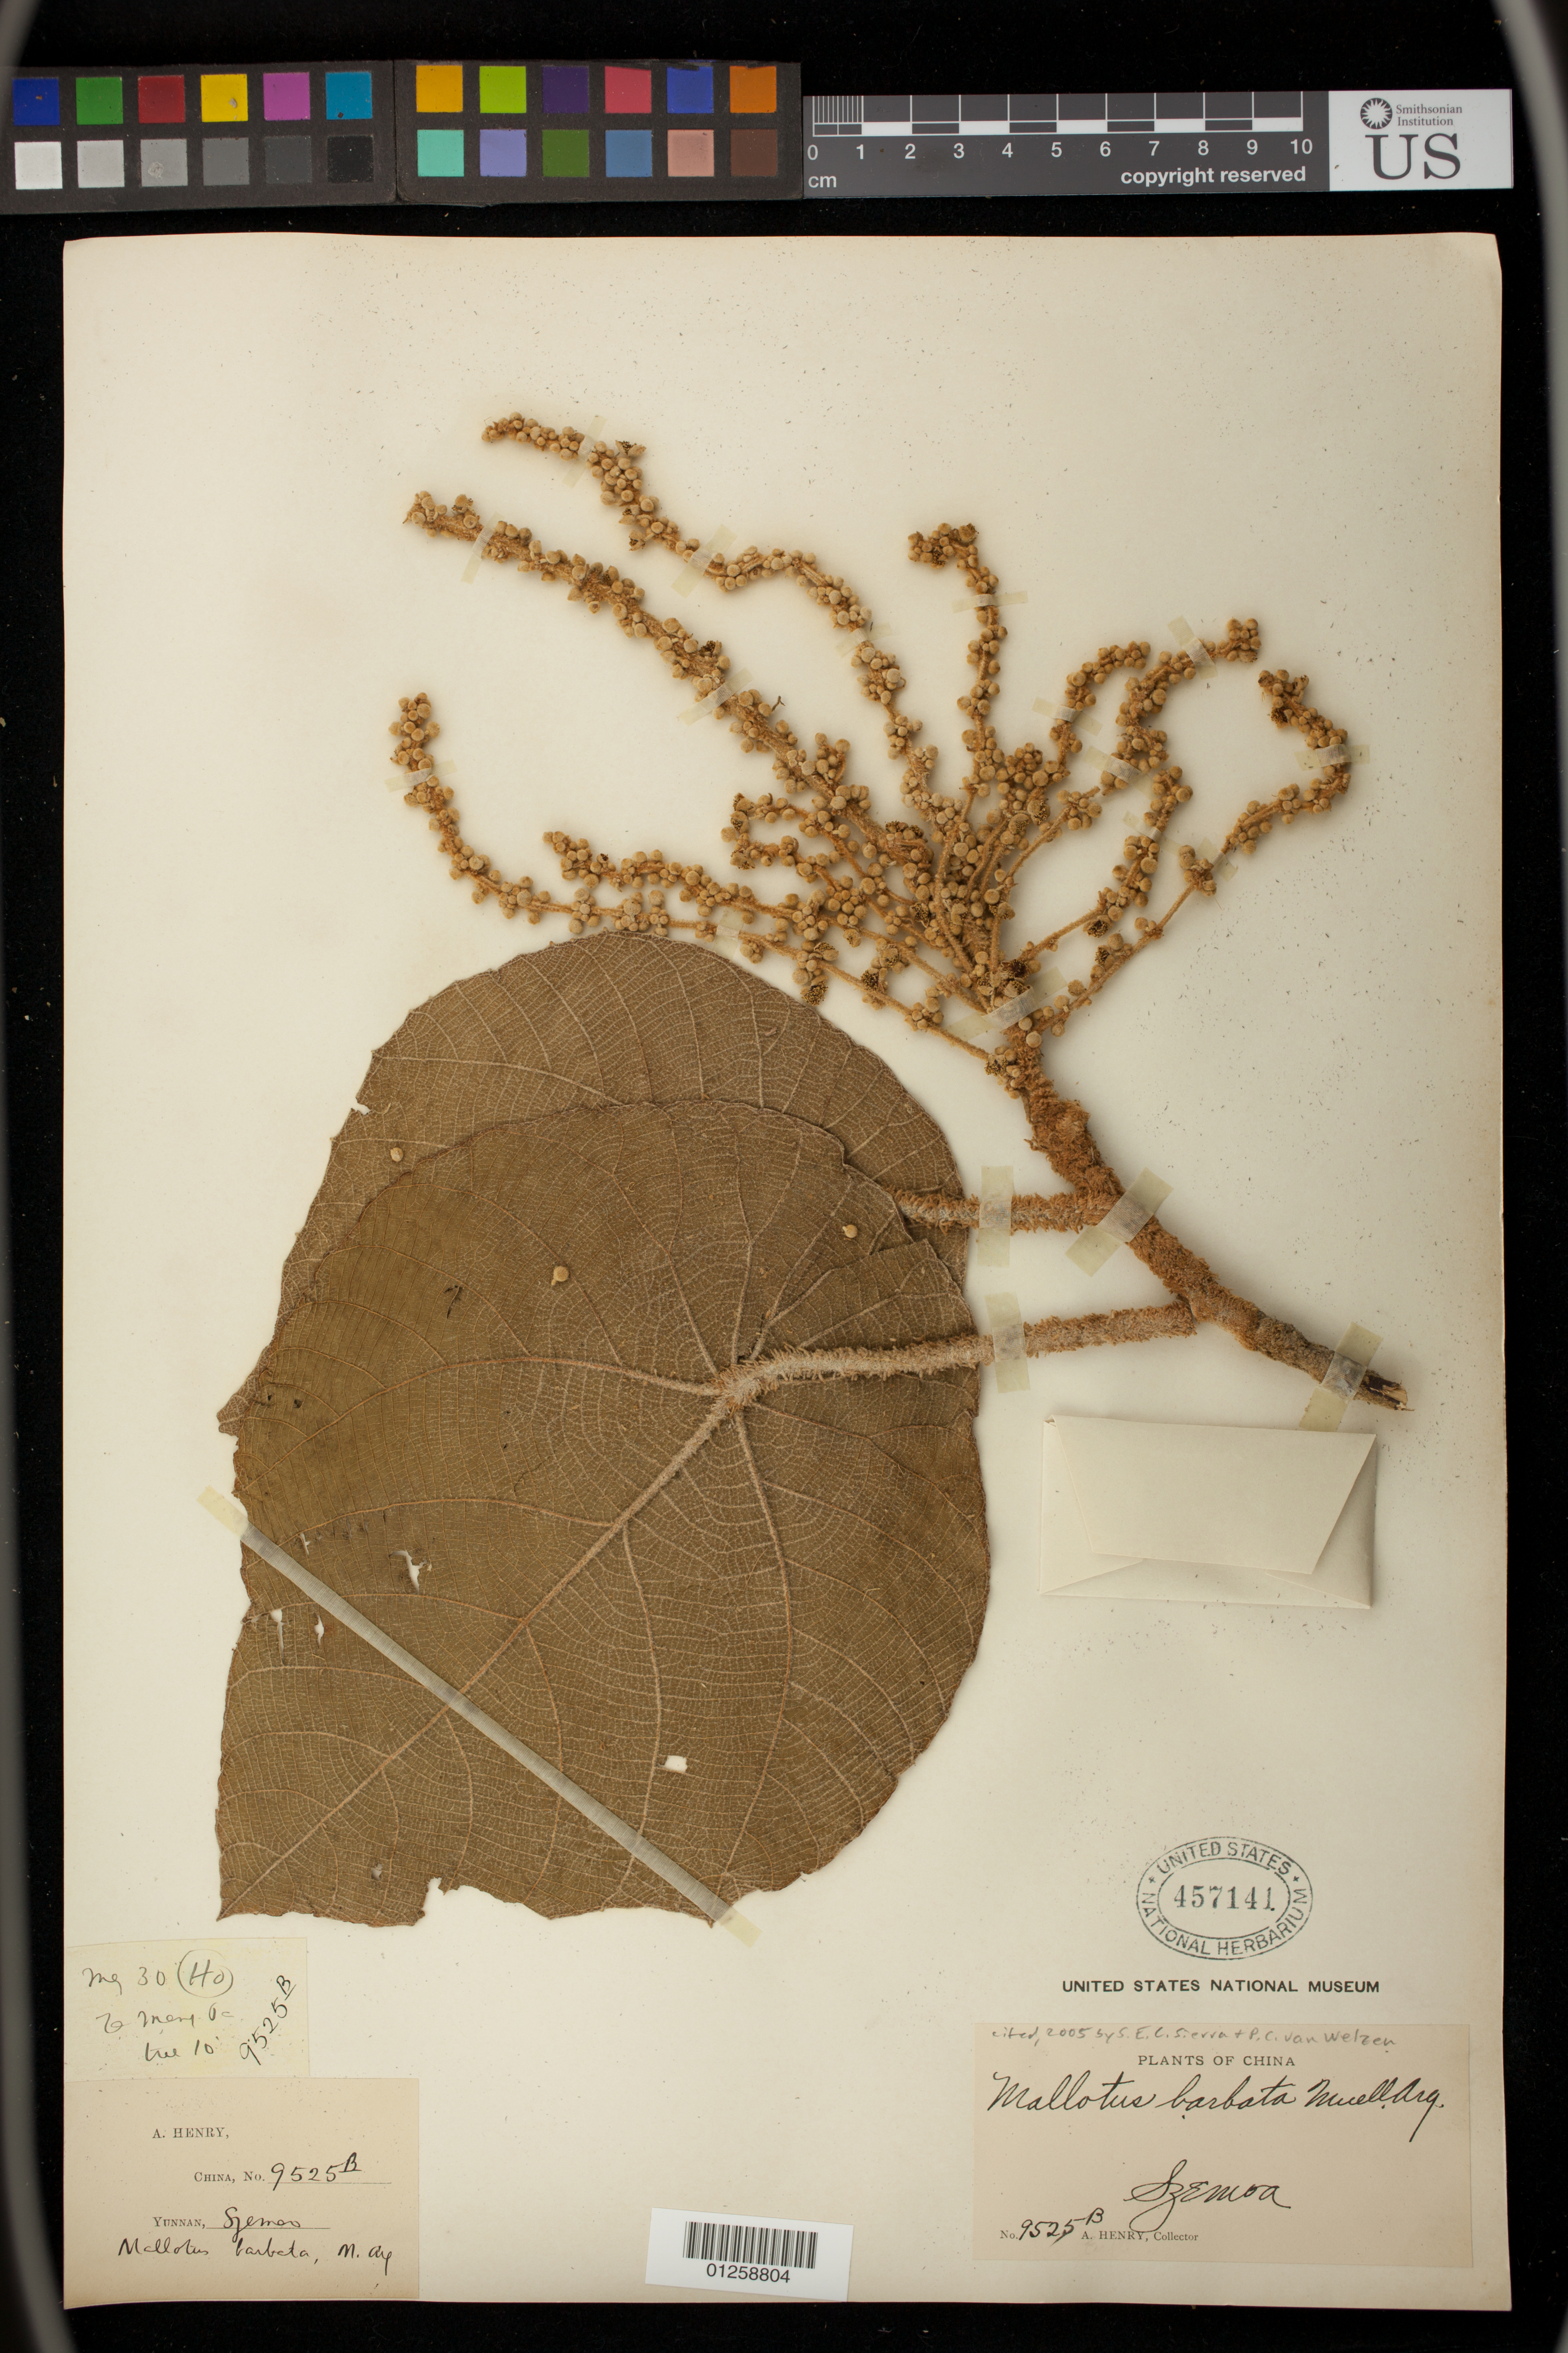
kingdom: Plantae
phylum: Tracheophyta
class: Magnoliopsida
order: Malpighiales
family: Euphorbiaceae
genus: Mallotus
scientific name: Mallotus barbatus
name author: Müll. Arg.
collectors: A. Henry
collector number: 9525 B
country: China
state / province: Yunnan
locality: Szemoa.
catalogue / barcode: US 457141